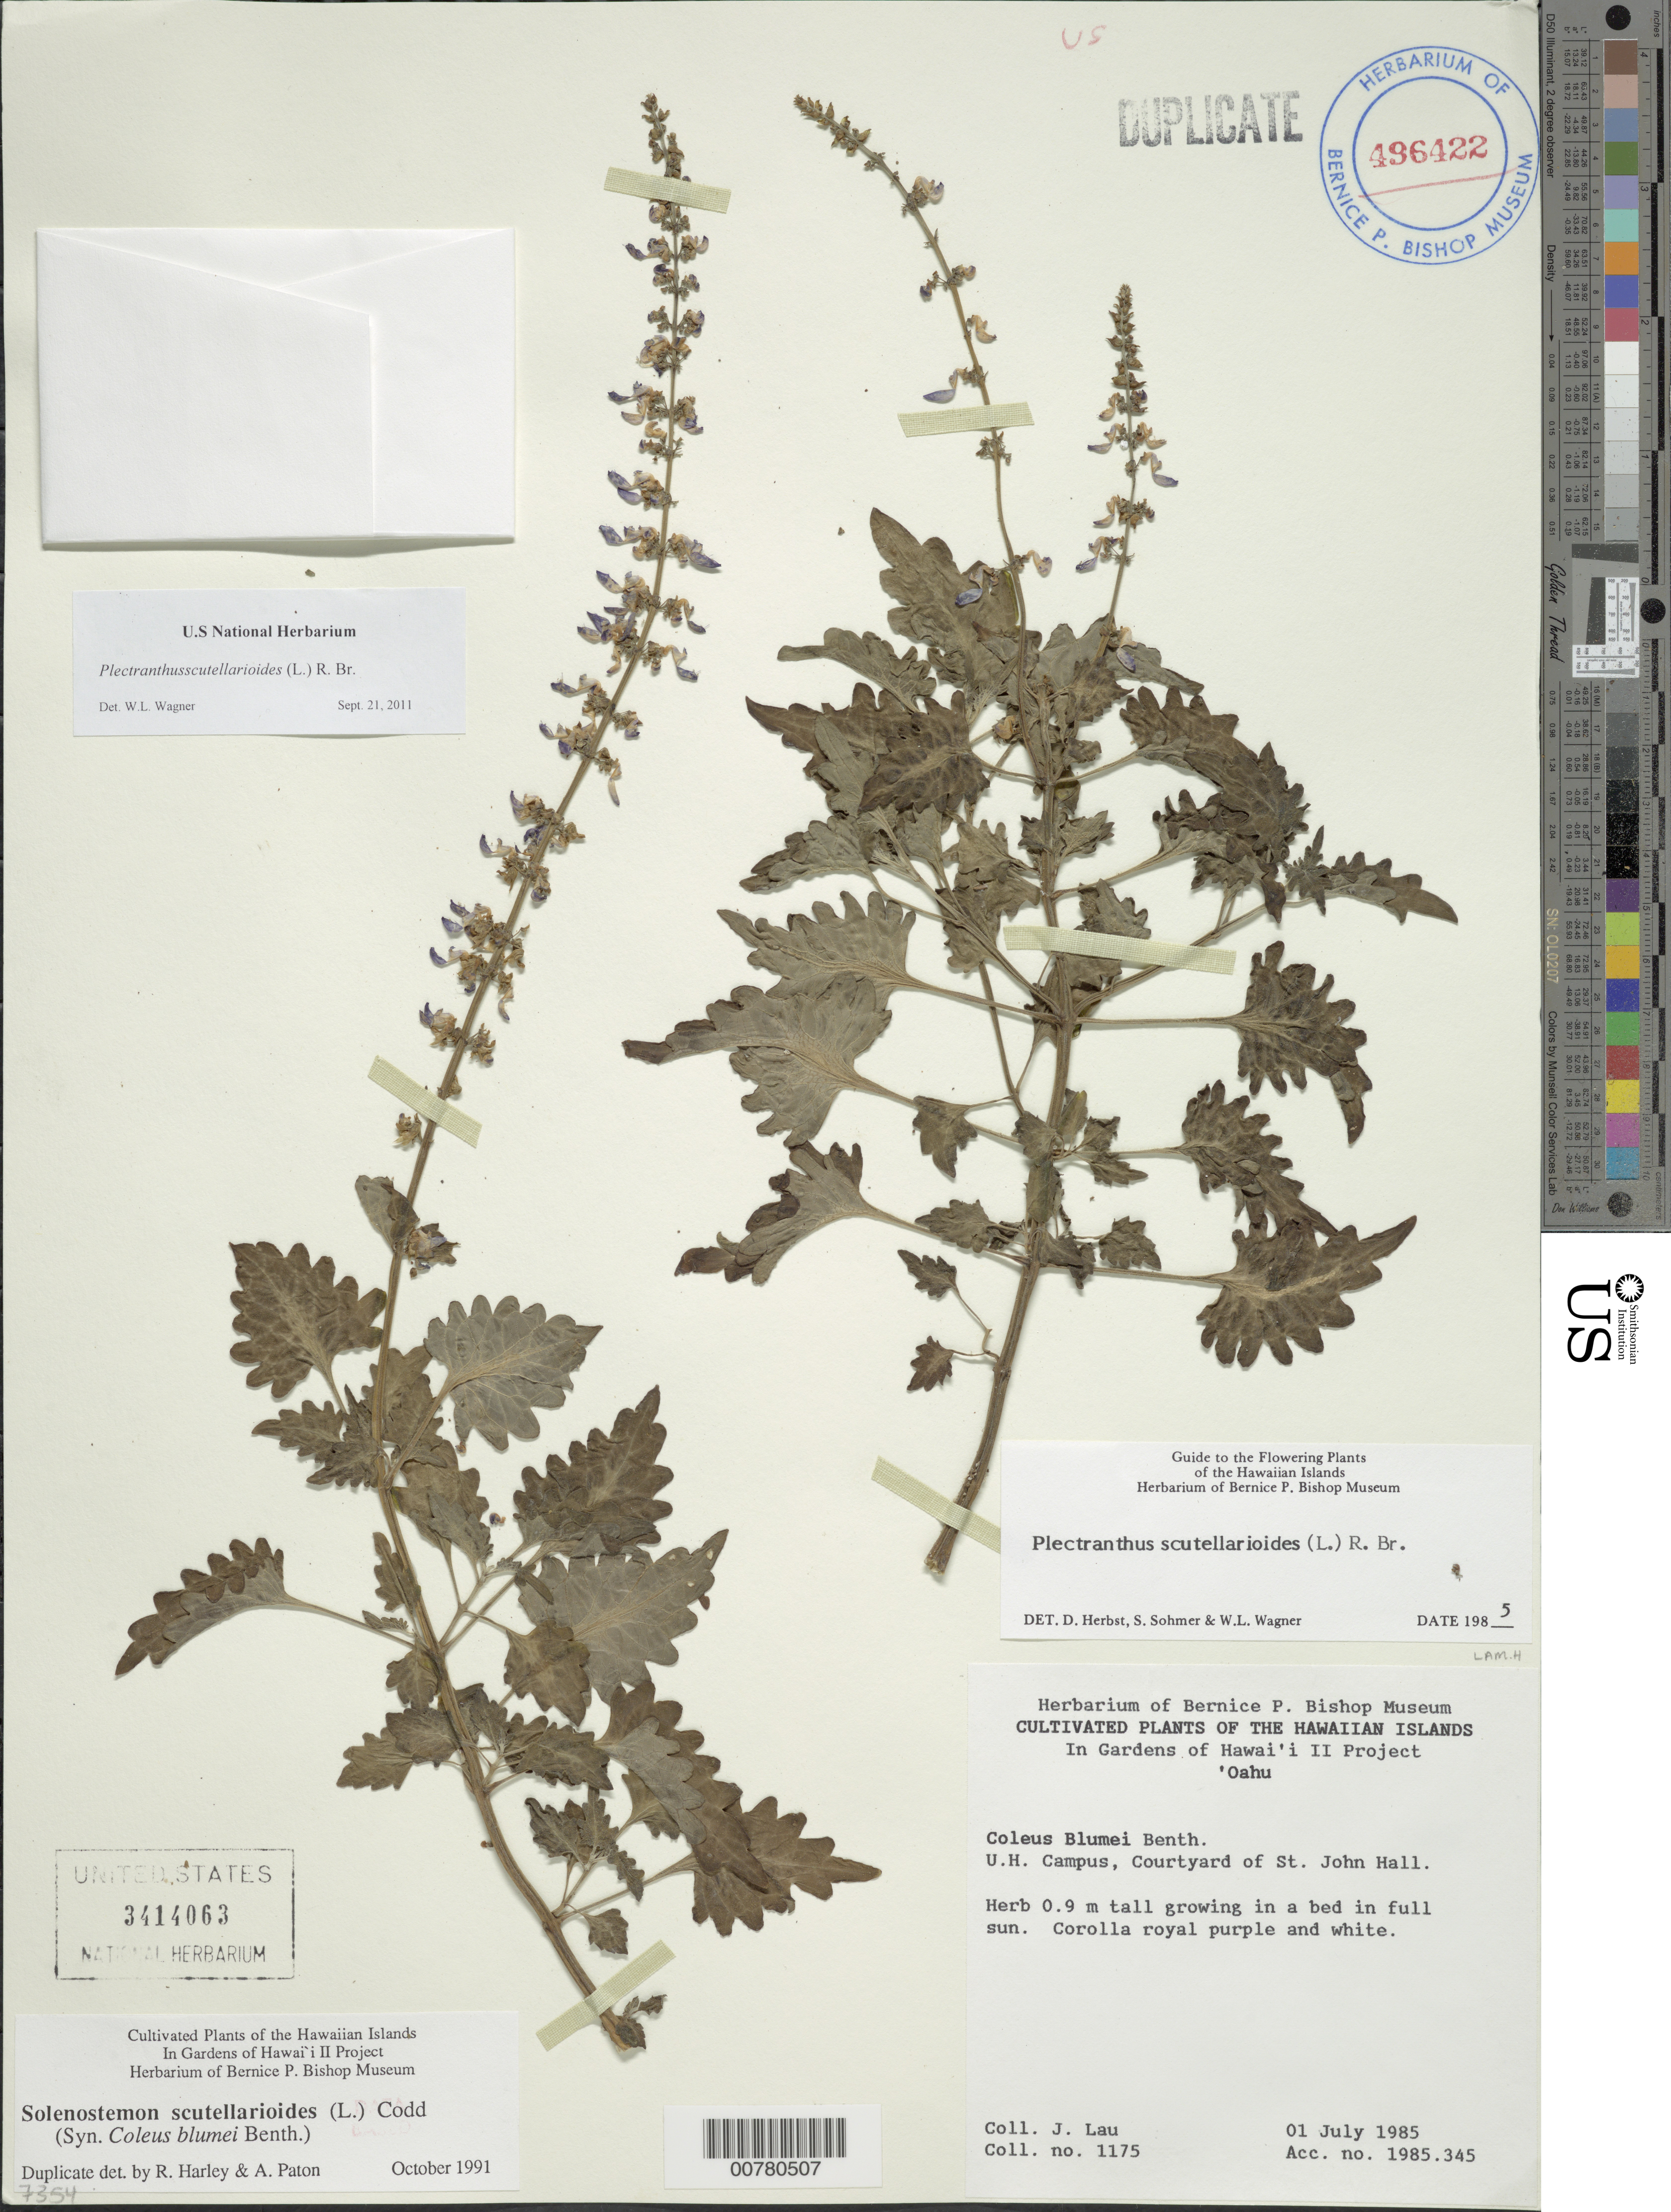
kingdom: Plantae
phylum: Tracheophyta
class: Magnoliopsida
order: Lamiales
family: Lamiaceae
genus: Coleus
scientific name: Coleus scutellarioides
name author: (L.) Benth.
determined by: Wagner, W. L., (BOT), Smithsonian Institution - National Museum of Natural History (UNITED STATES)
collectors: J. Lau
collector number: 1175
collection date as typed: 1 Jul 1985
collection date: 1985-07-01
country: United States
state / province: Hawaii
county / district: Honolulu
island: Oahu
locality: Honolulu: Manoa Valley; University of Hawaii Manoa Campus, courtyard of St.John Hall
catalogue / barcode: US 3414063